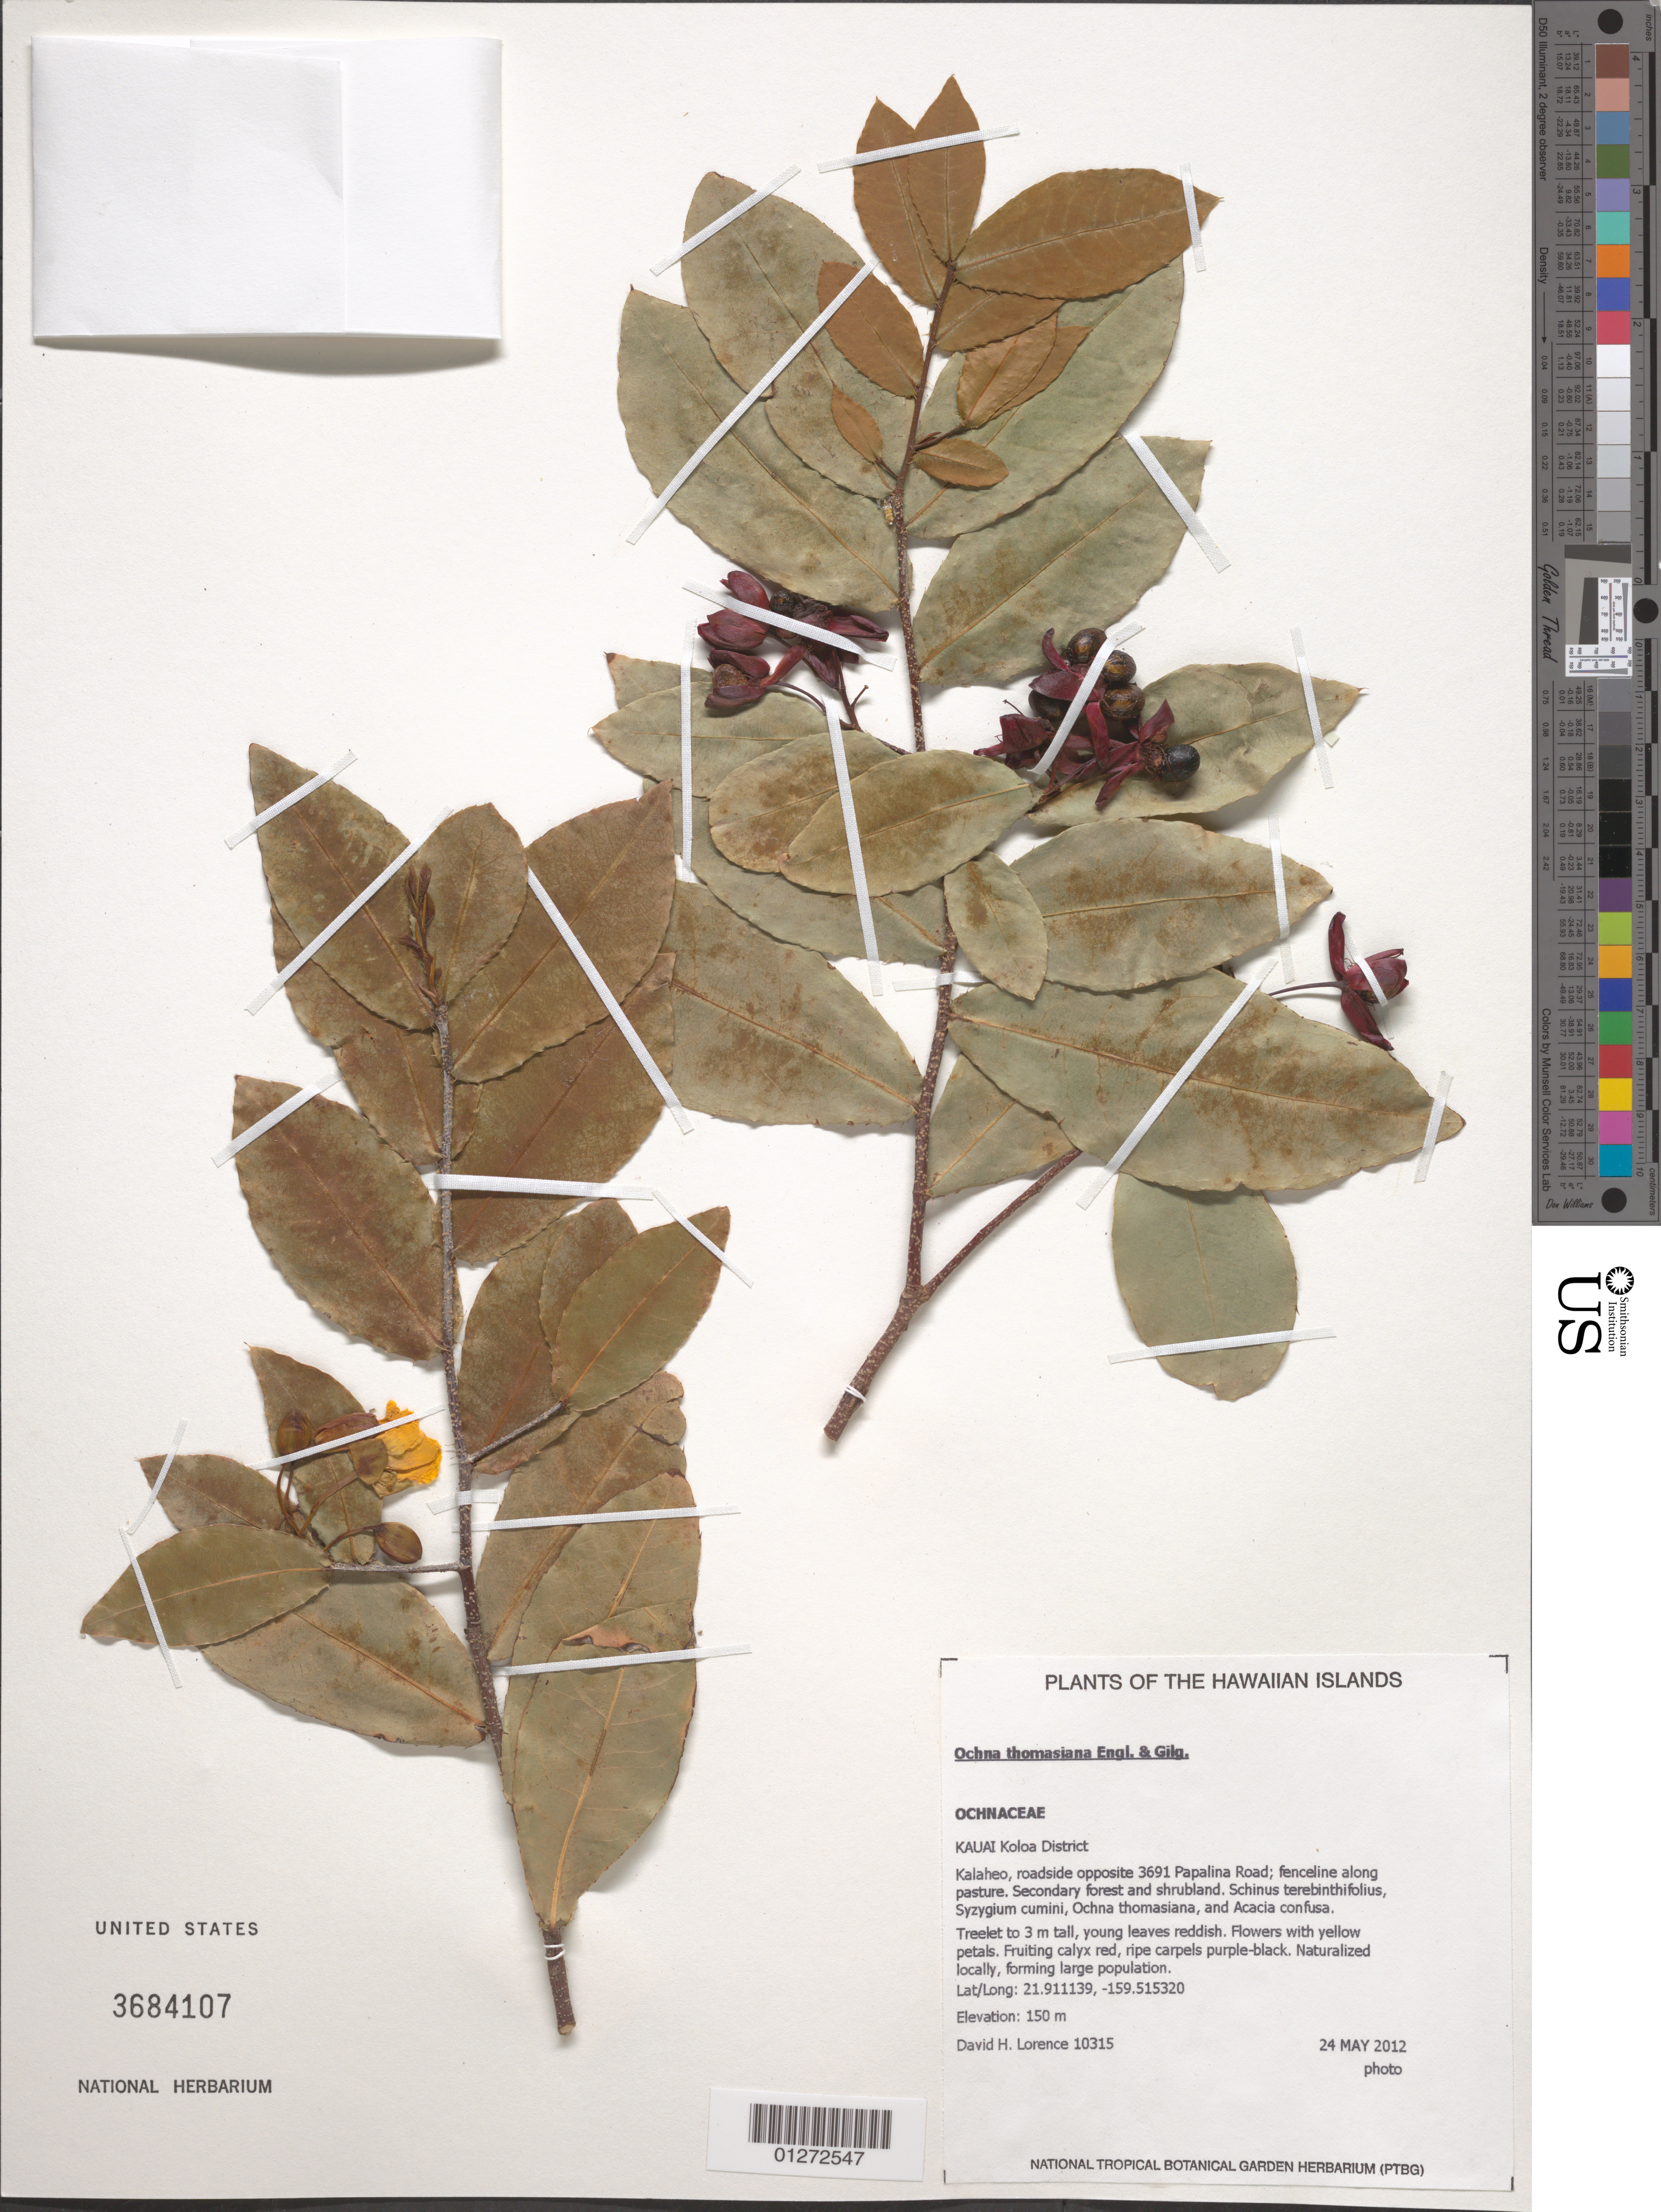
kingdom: Plantae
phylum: Tracheophyta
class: Magnoliopsida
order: Malpighiales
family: Ochnaceae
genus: Ochna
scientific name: Ochna thomasiana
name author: Engelm. & Gilg ex Gilg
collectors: D. Lorence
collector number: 10315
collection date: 2012-05-24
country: United States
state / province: Hawaii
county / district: Kaui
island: Kaua'i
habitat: Secondary forest and shrubland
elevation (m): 150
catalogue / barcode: US 3684107